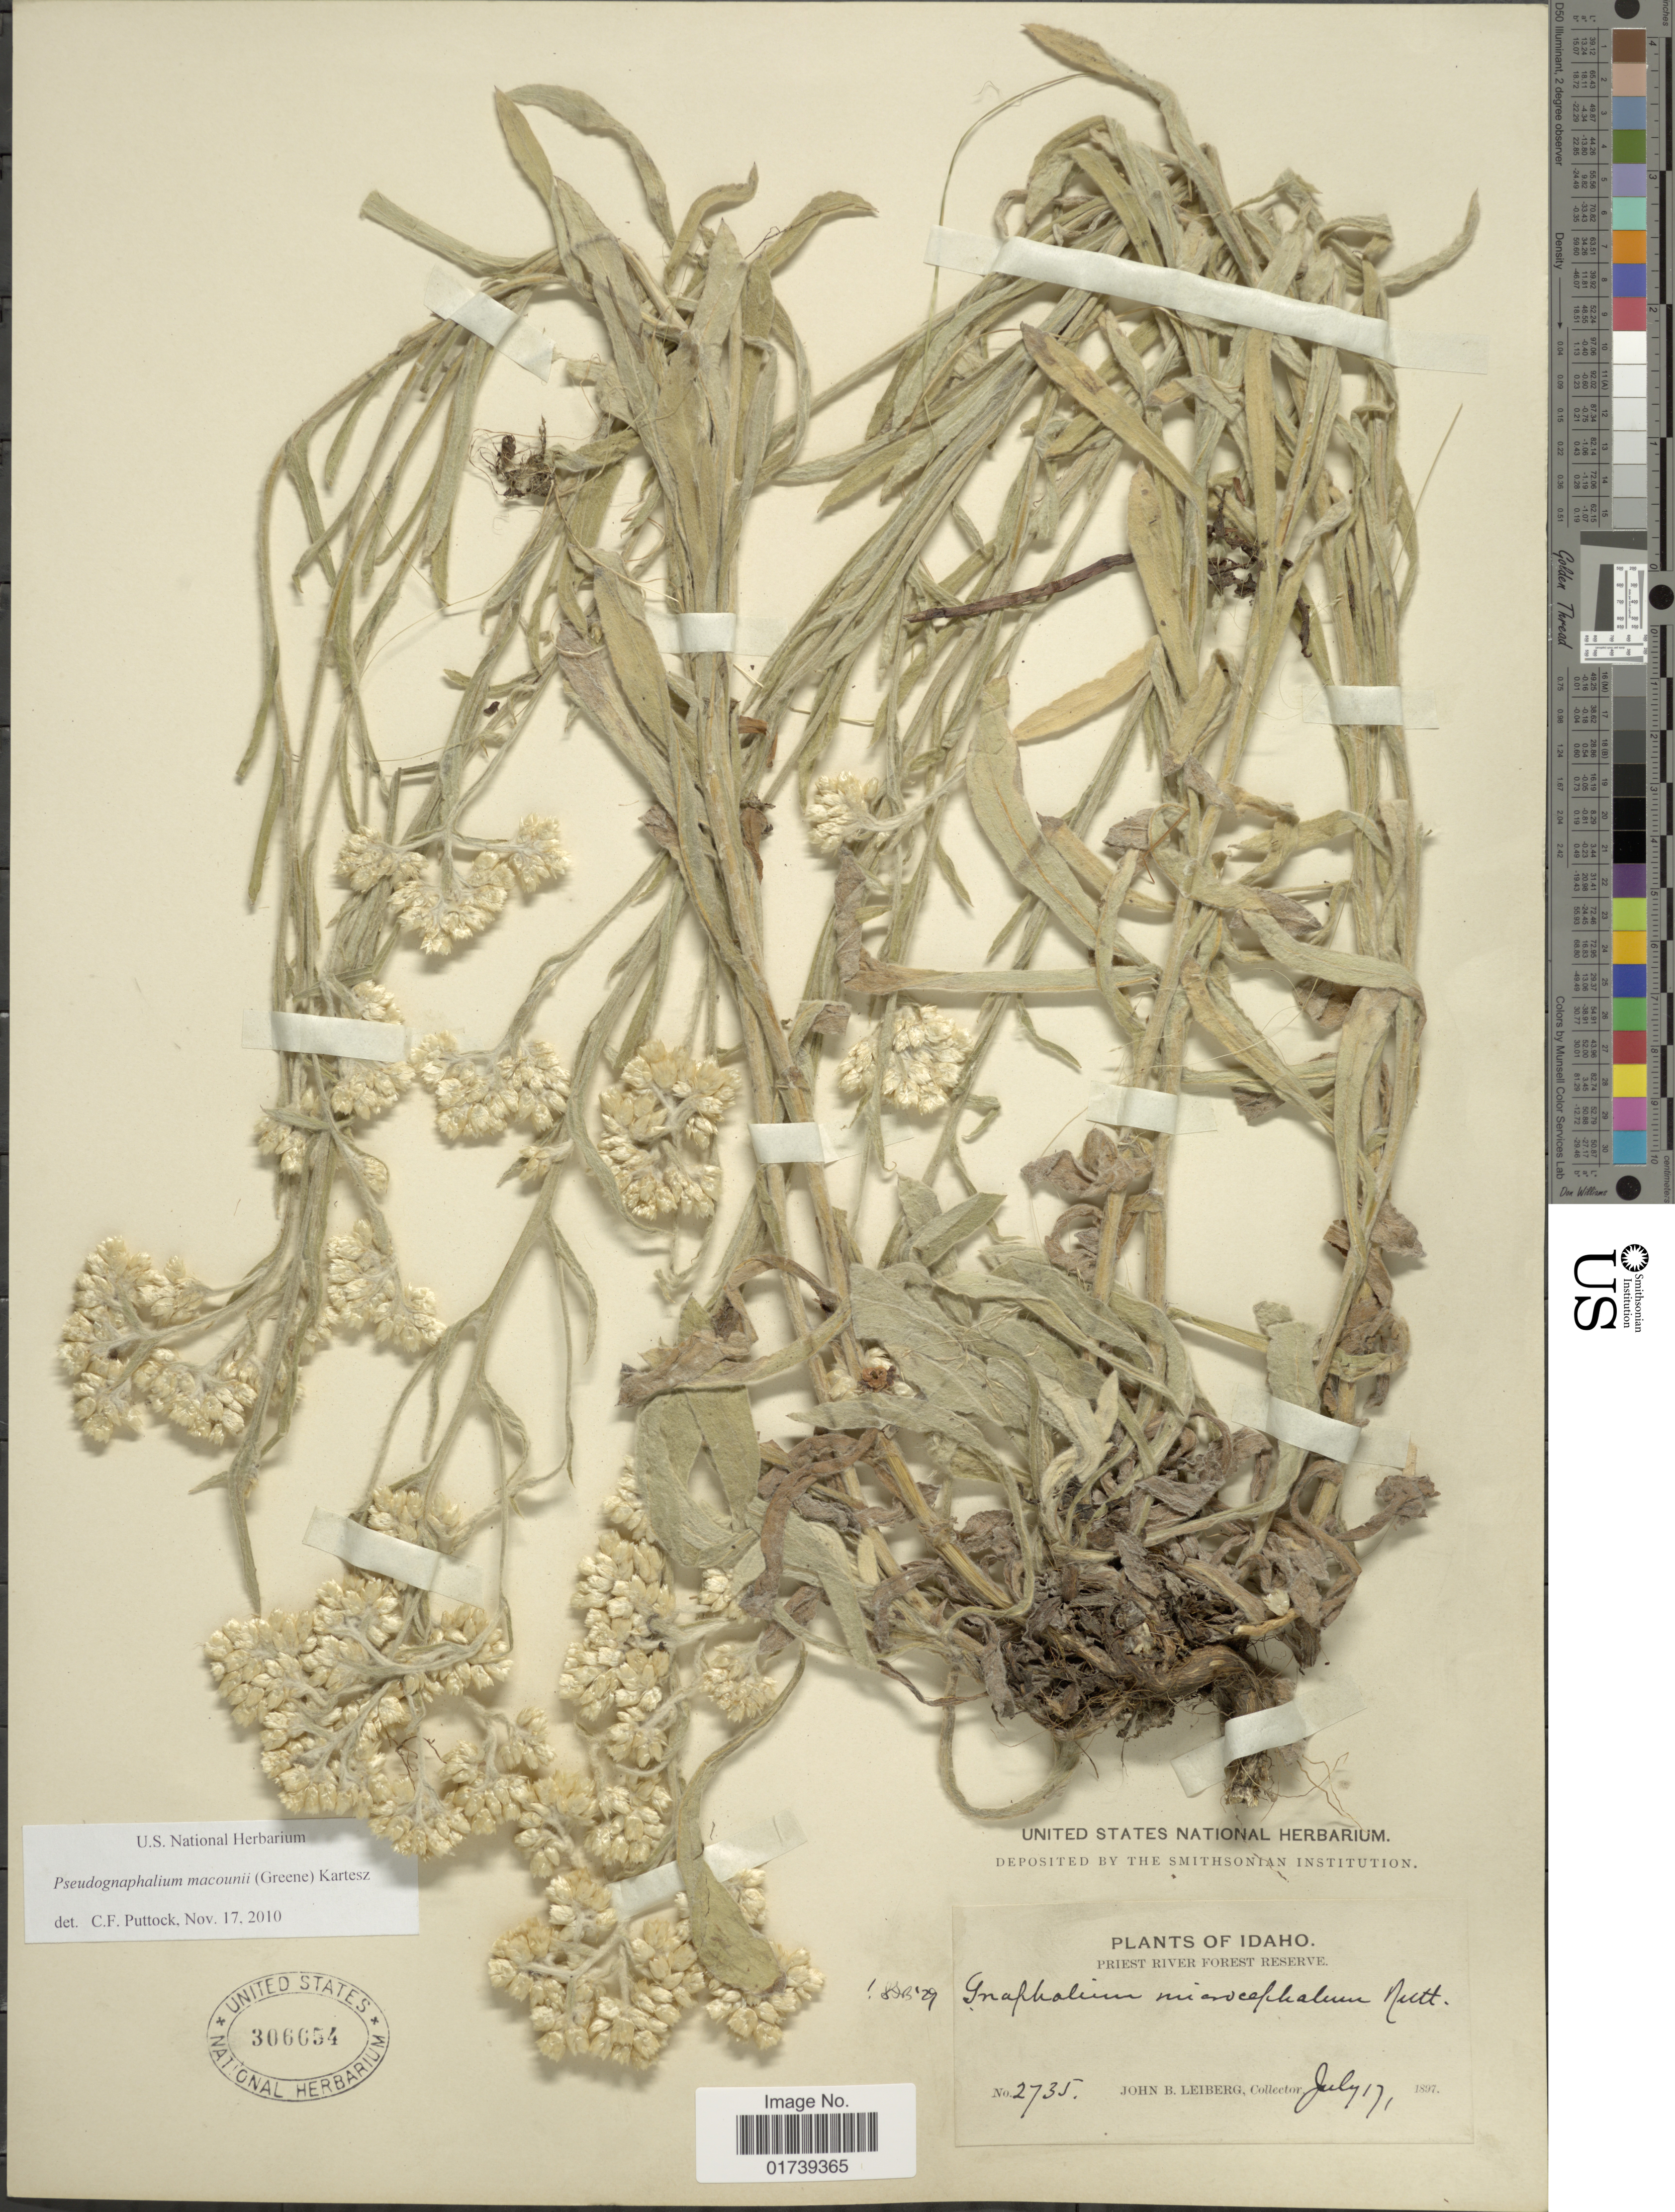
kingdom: Plantae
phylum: Tracheophyta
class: Magnoliopsida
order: Asterales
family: Asteraceae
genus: Pseudognaphalium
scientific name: Pseudognaphalium macounii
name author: (Greene) Kartesz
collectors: J. B. Leiberg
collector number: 2735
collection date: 1897-07-17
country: United States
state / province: Idaho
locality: Priest River Forest Reserve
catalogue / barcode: US 306654